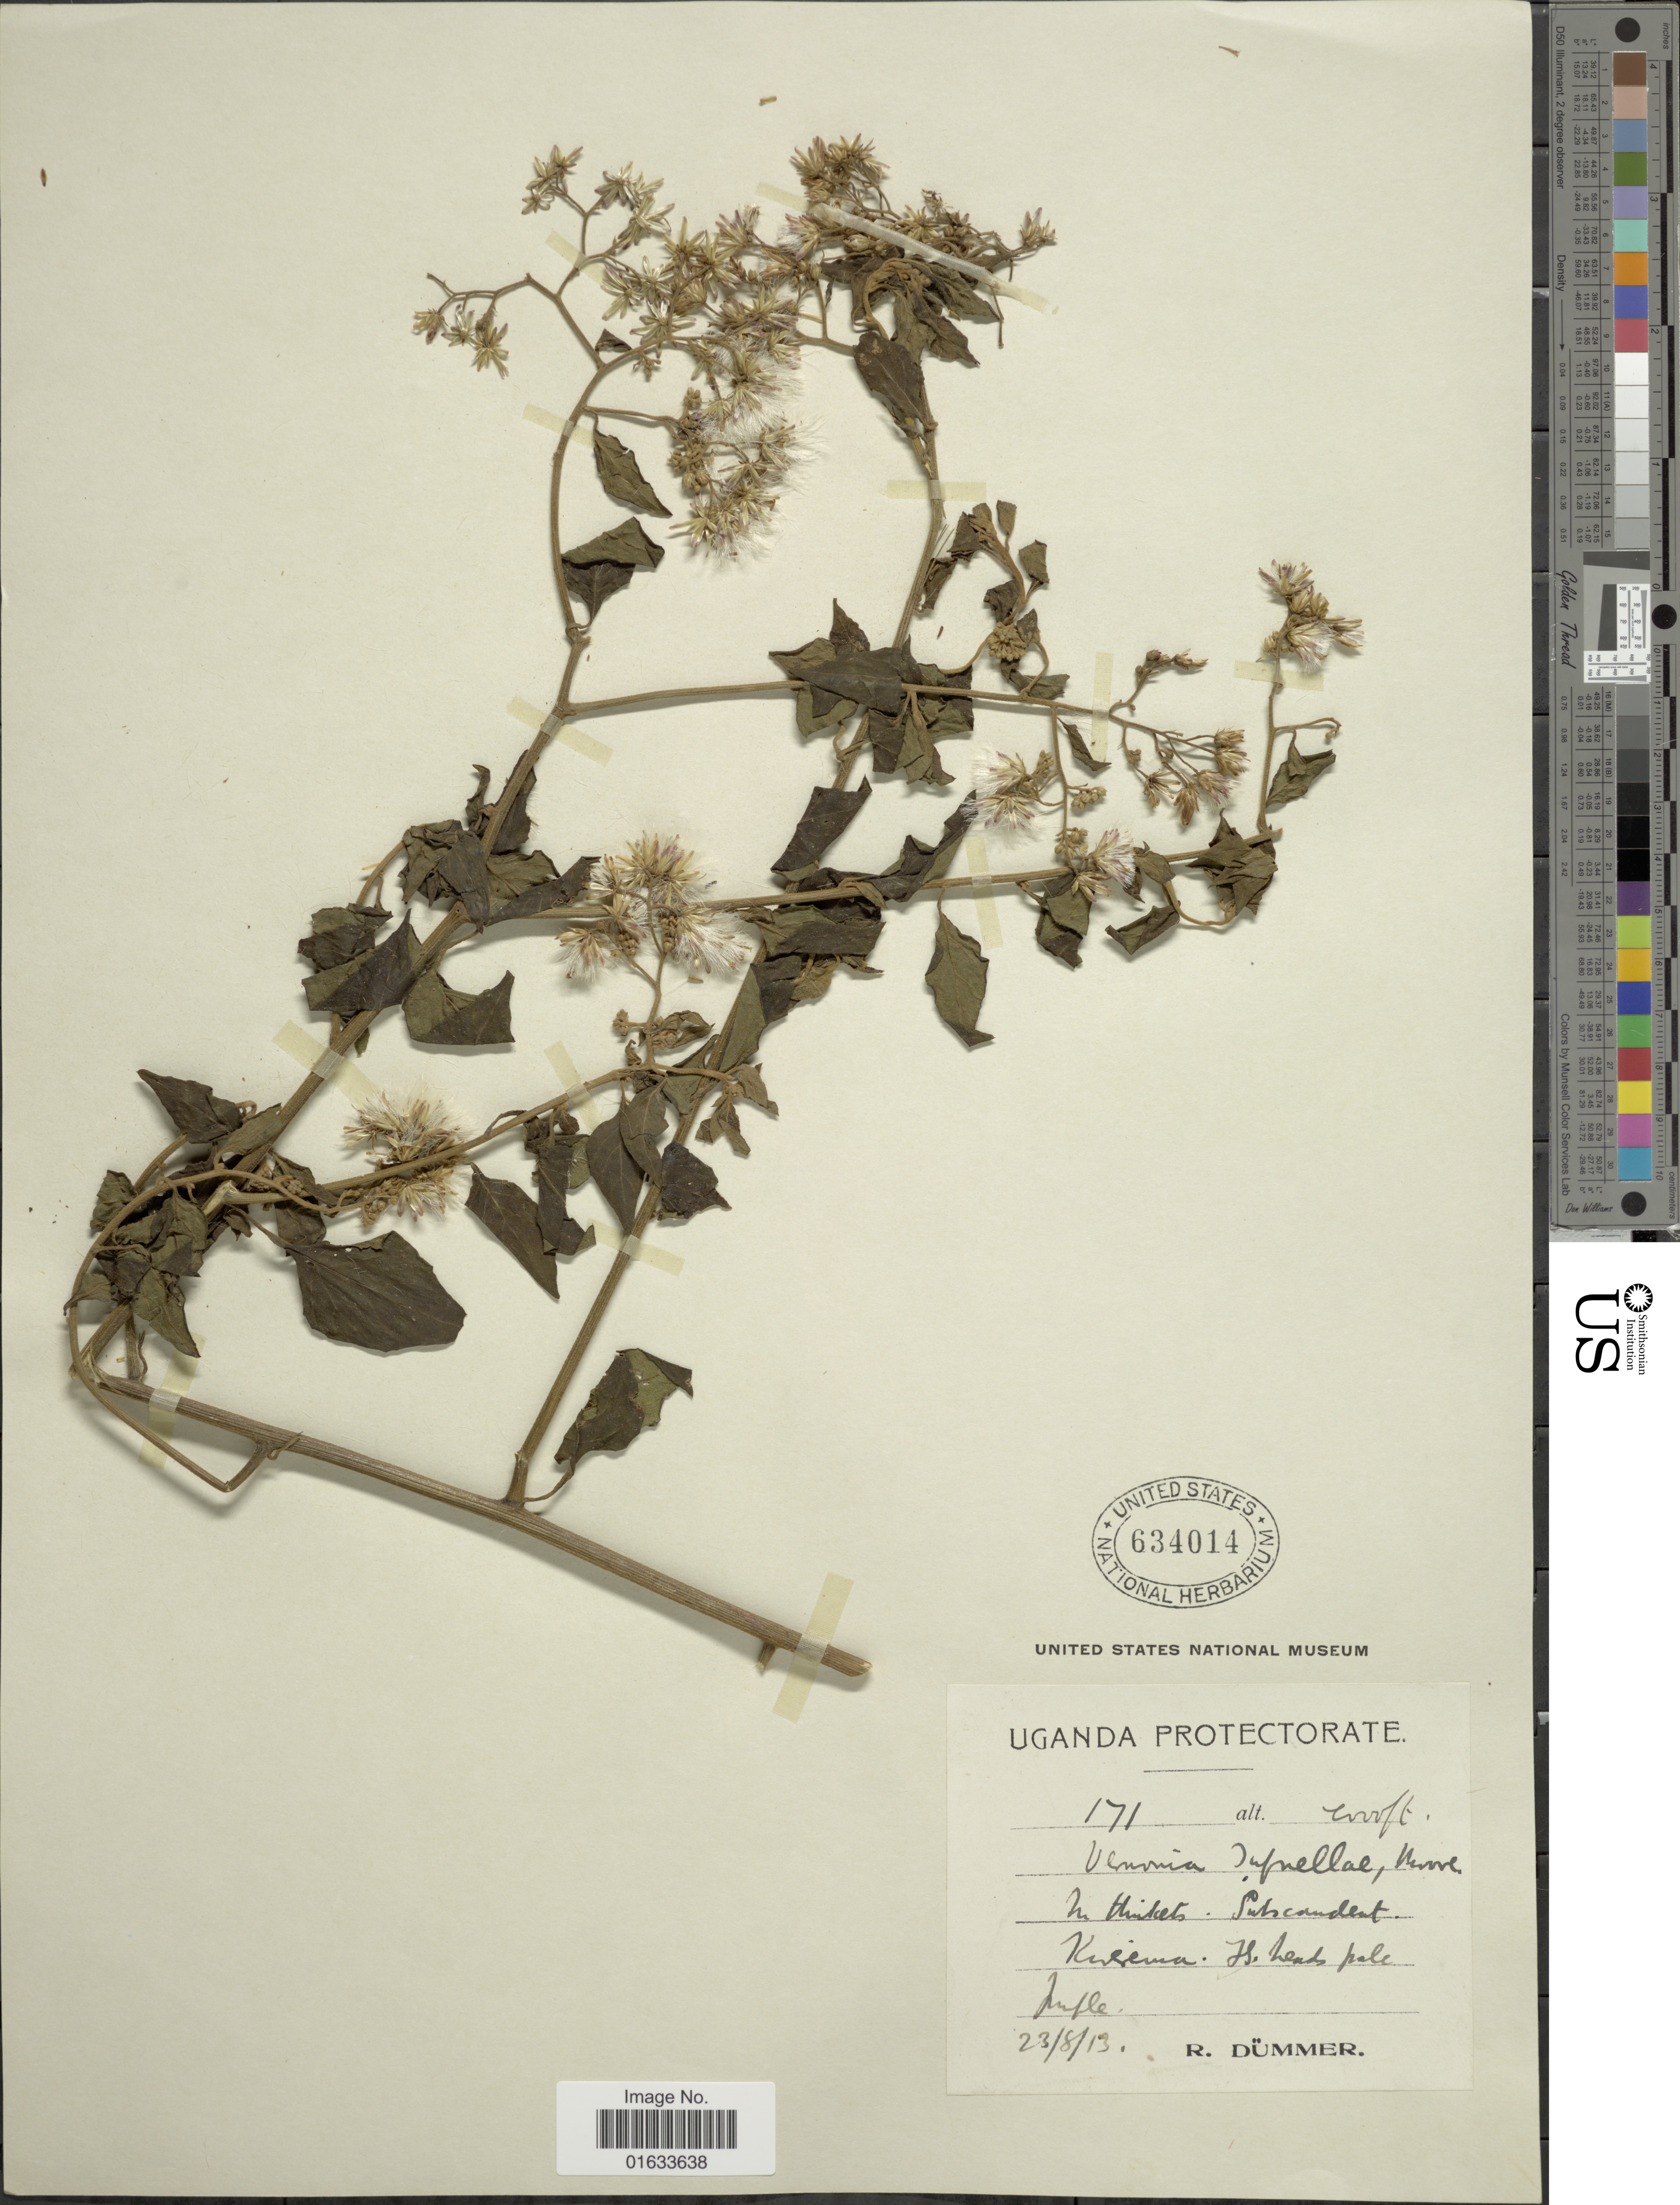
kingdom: Plantae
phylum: Tracheophyta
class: Magnoliopsida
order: Asterales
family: Asteraceae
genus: Distephanus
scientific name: Distephanus biafrae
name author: (Oliv. & Hiern) H. Rob.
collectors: R. A. Dümmer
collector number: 171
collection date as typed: Transcribed d/m/y: 23/8/13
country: Uganda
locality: Kirerema.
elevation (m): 610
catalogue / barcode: US 634014